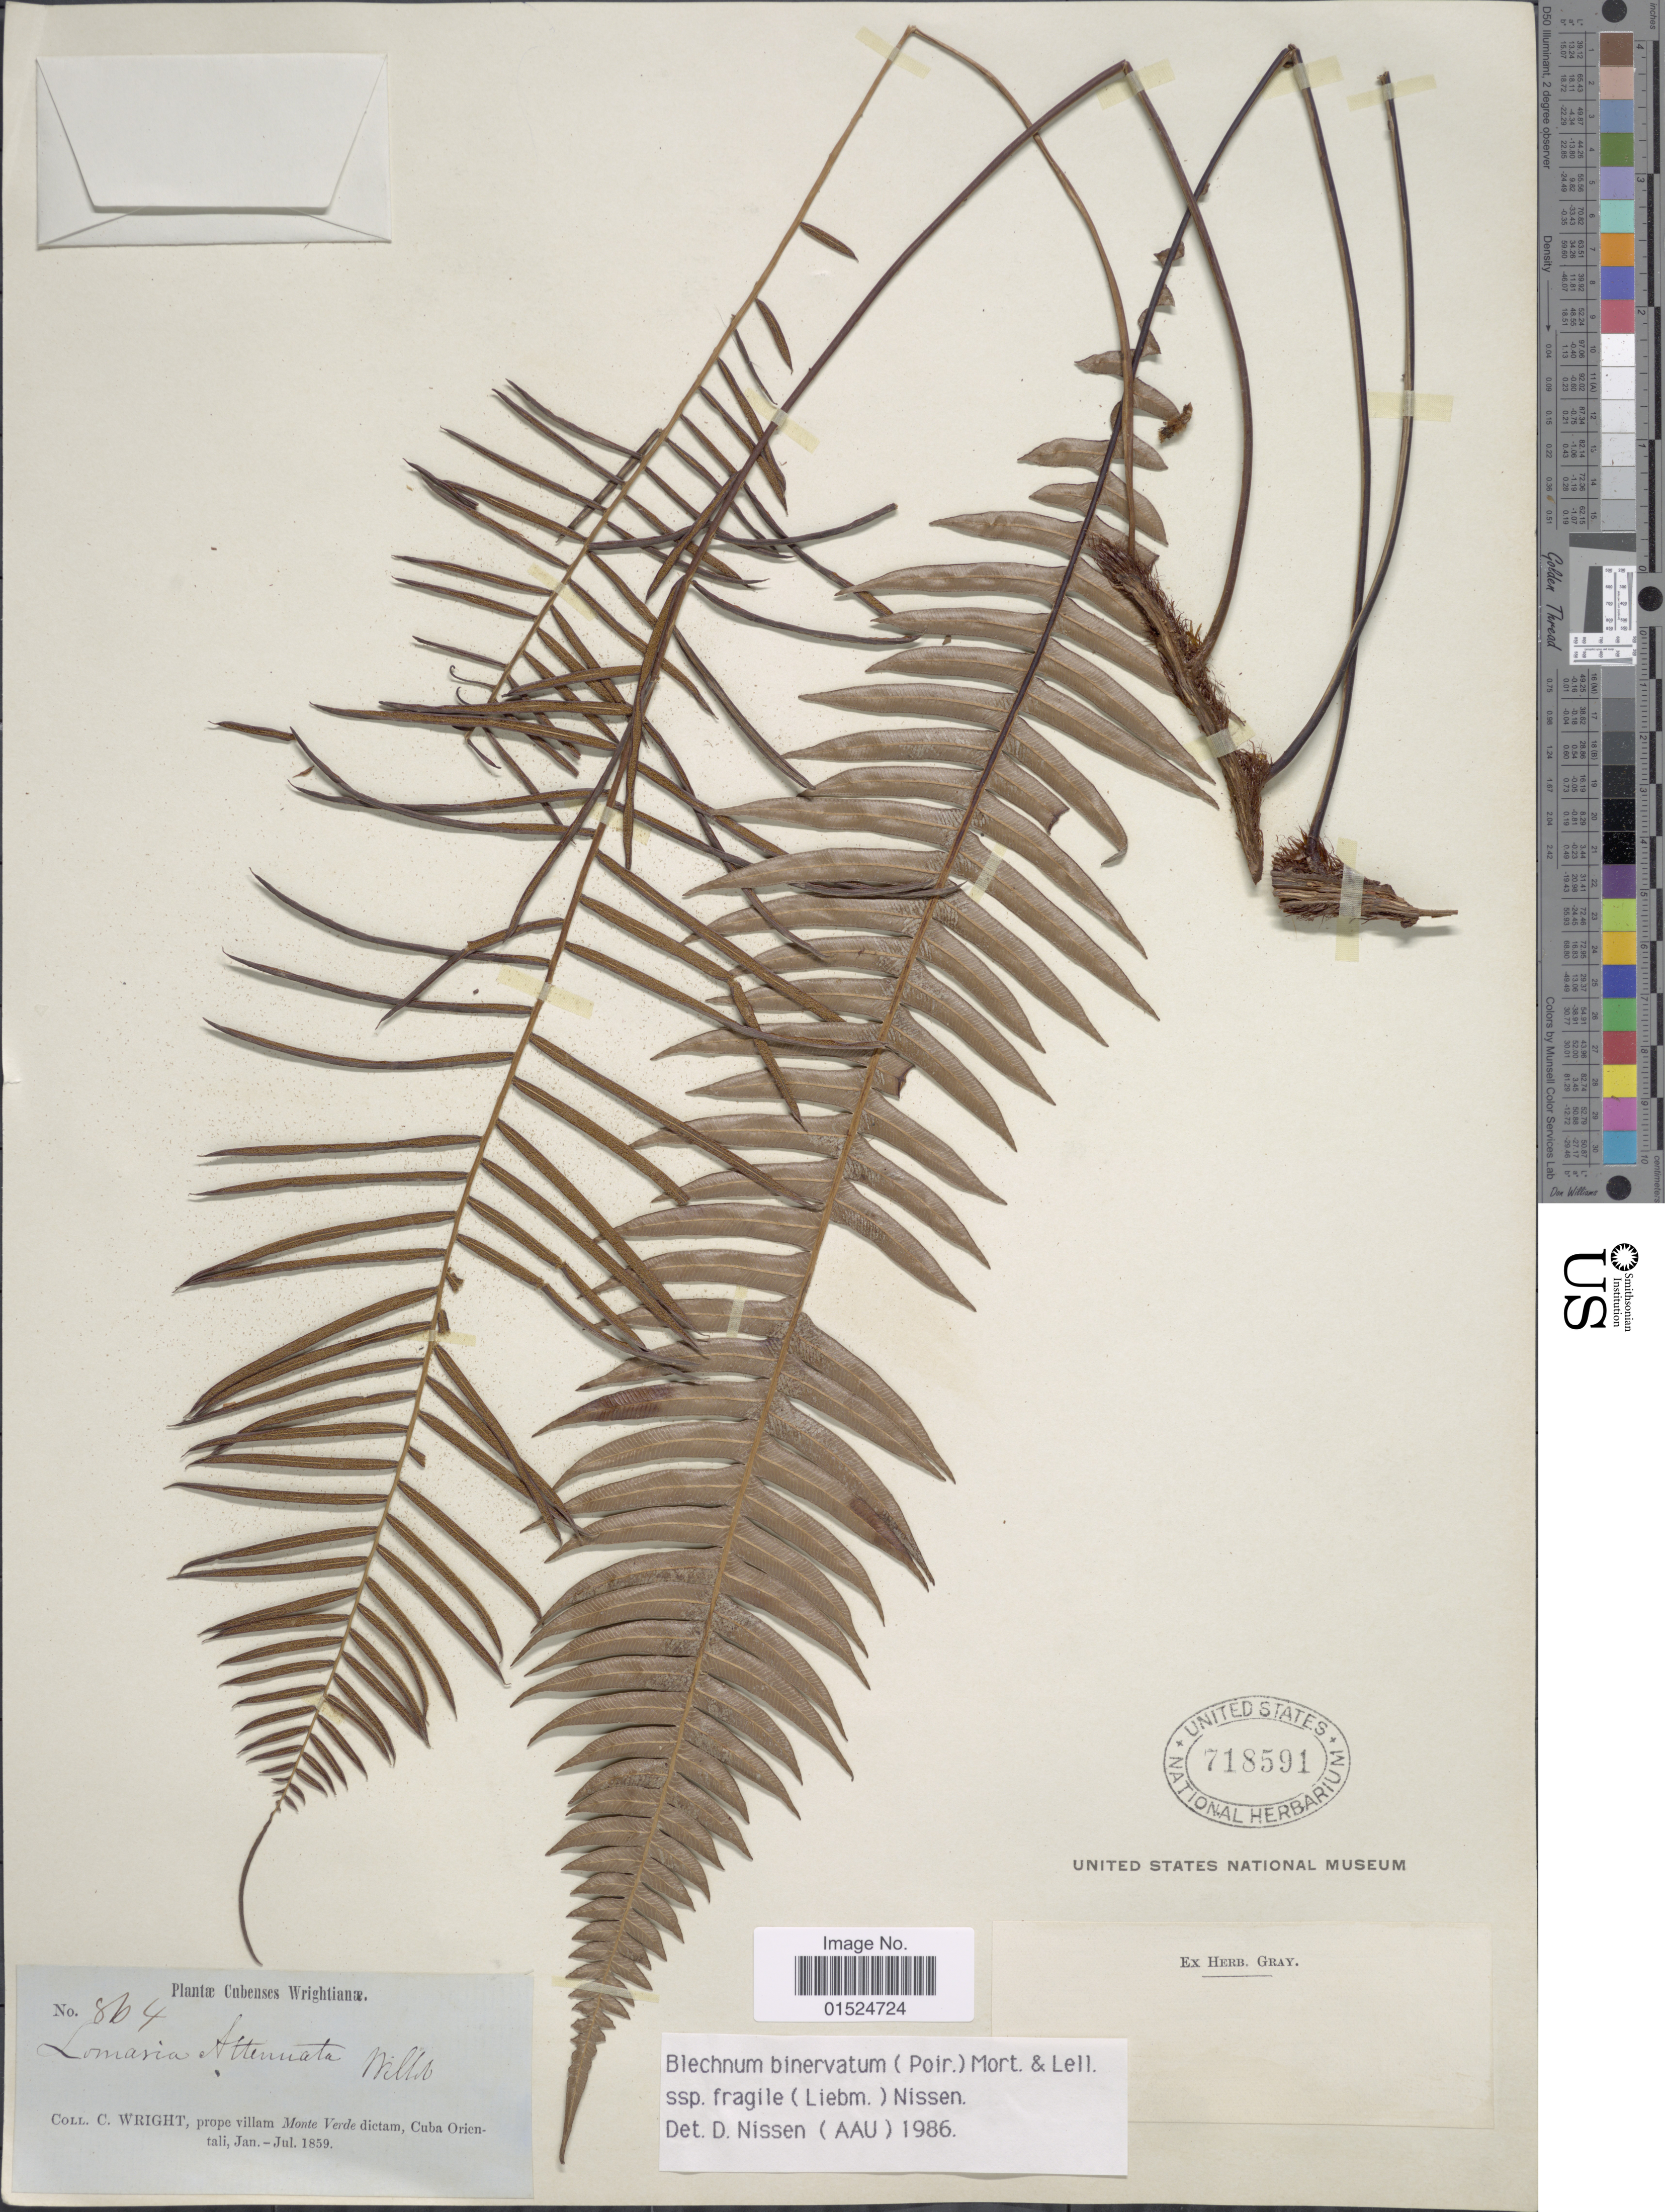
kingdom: Plantae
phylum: Tracheophyta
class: Polypodiopsida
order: Polypodiales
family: Blechnaceae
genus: Blechnum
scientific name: Blechnum fragile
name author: (Liebm.) C.V. Morton & Lellinger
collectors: C. Wright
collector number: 864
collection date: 1859-01/1859-07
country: Cuba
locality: Prope villam Monte Verde dictam, Cuba Orientali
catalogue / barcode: US 718591